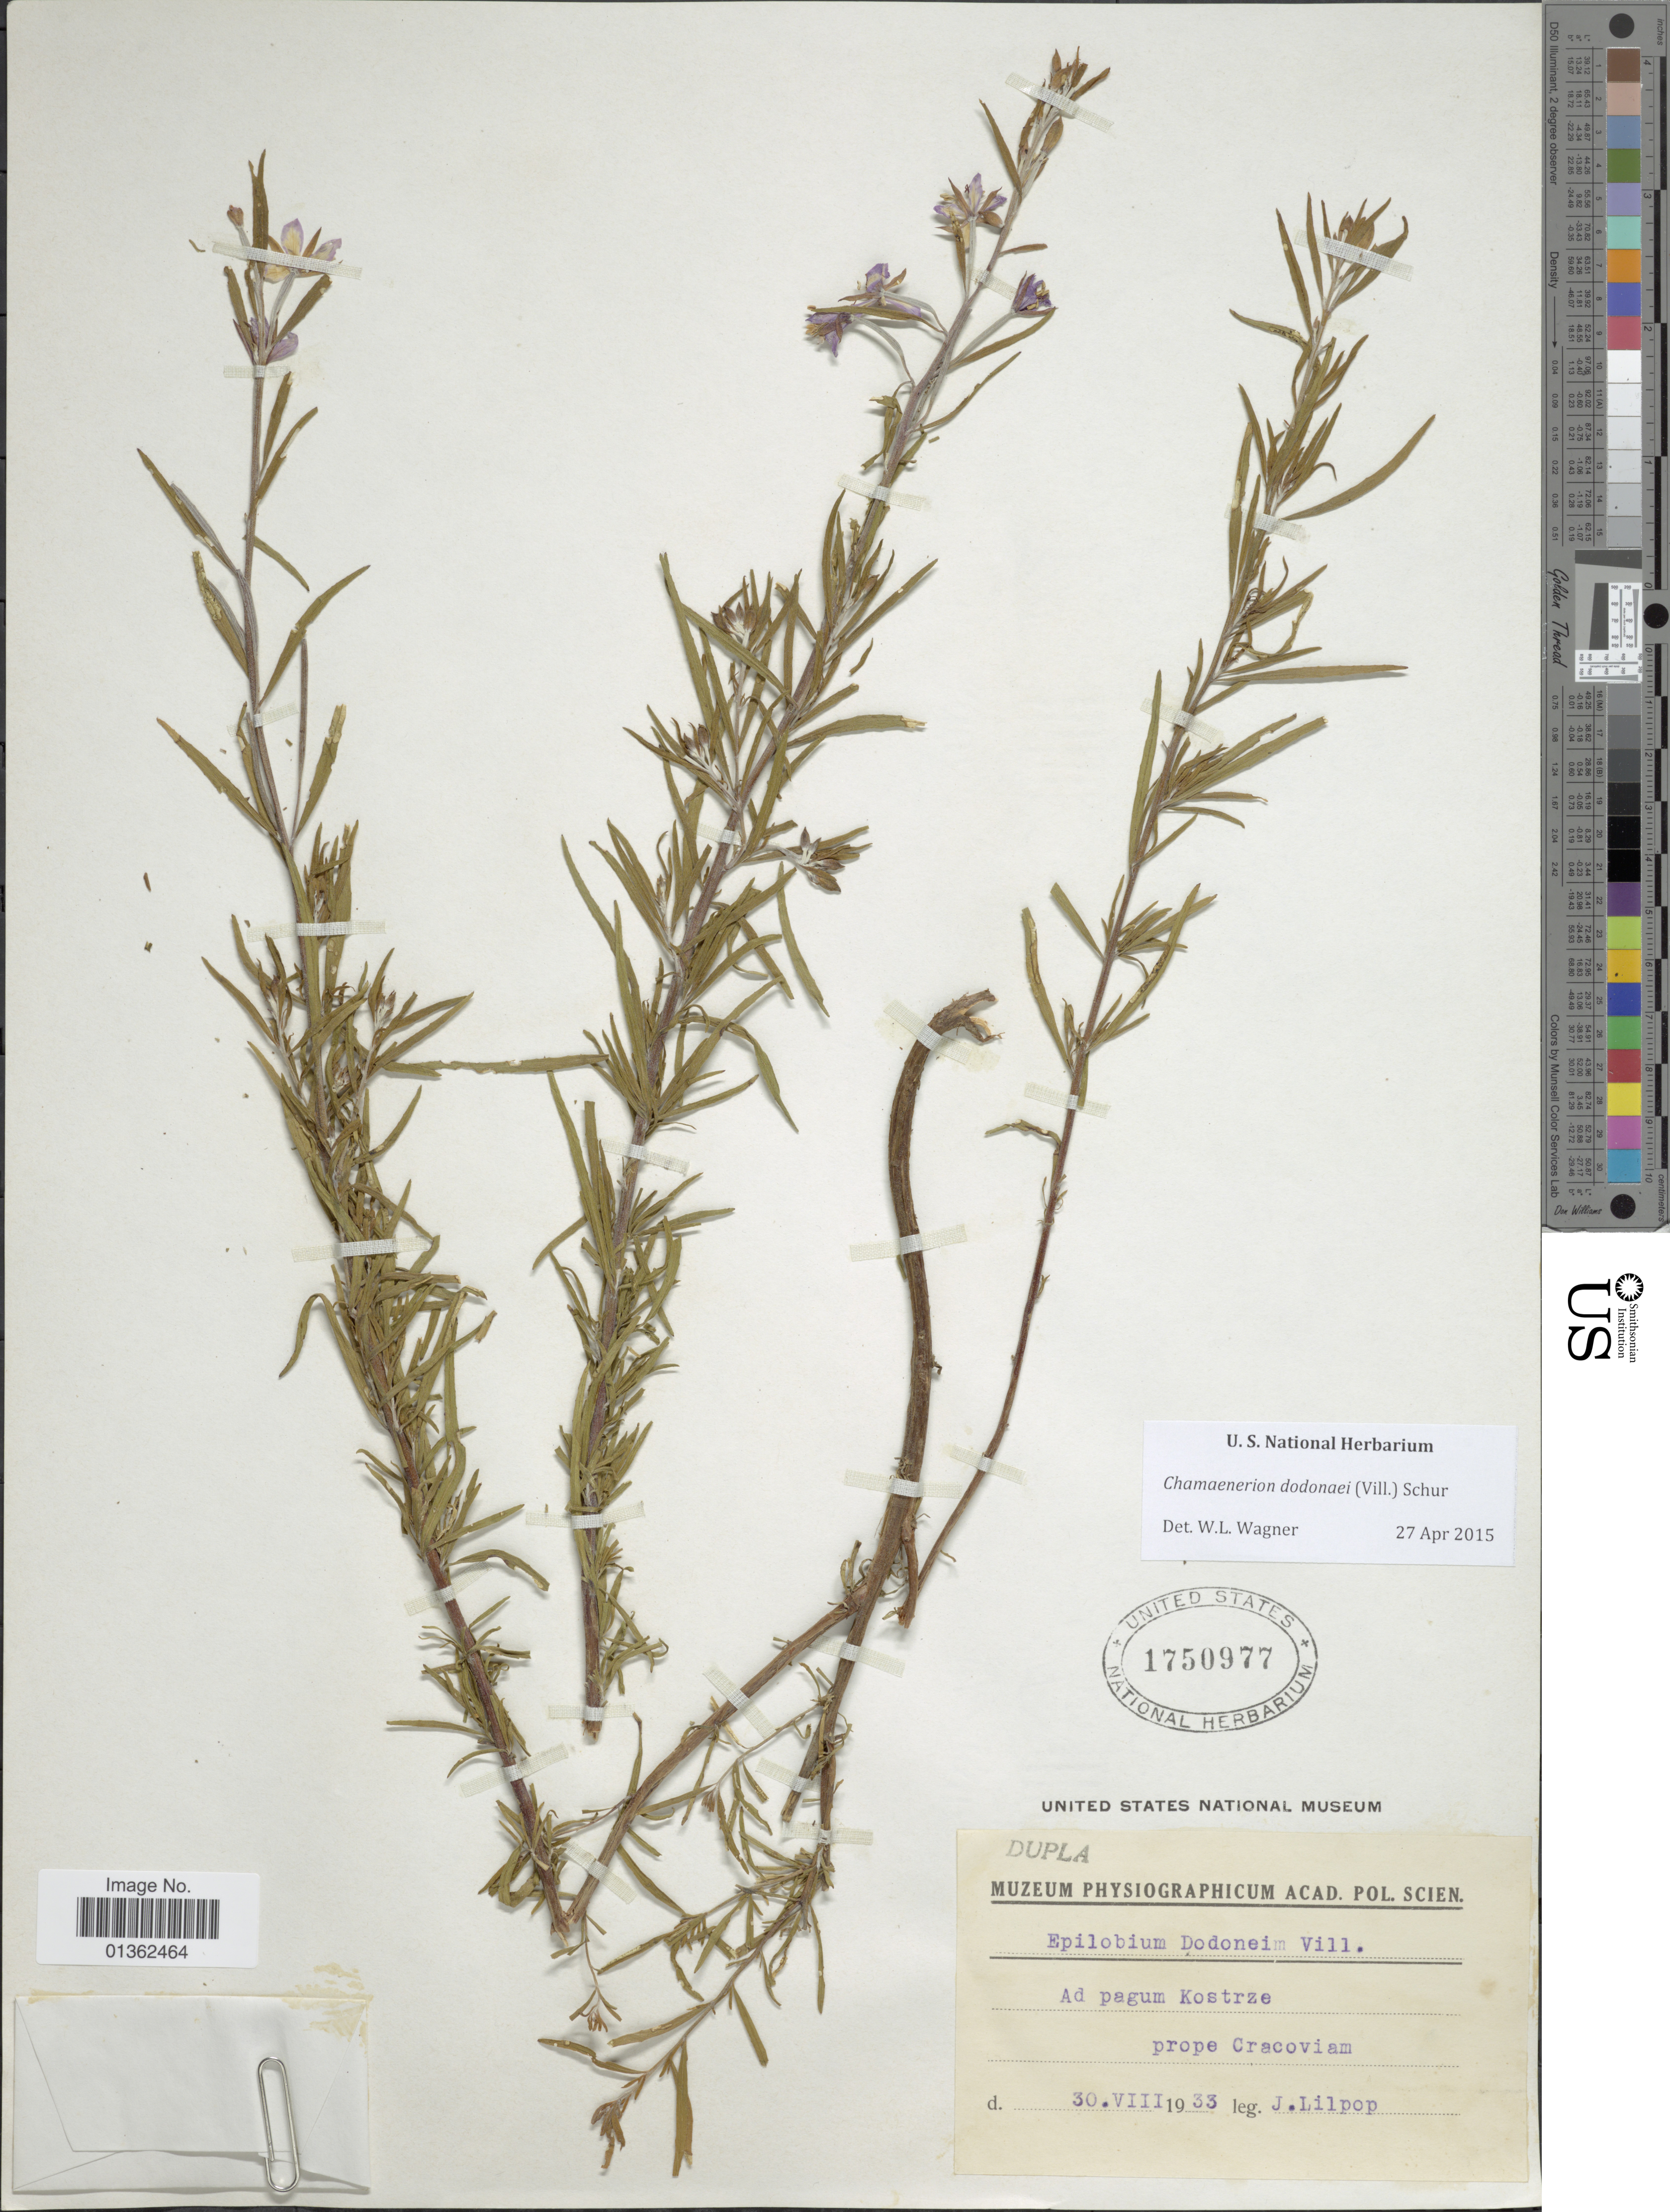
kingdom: Plantae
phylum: Tracheophyta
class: Magnoliopsida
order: Myrtales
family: Onagraceae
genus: Chamaenerion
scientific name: Chamaenerion dodonaei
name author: (Vill.) Schur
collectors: J. Lilpop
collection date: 1933-08-30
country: Poland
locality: Ad pagum Kostrze prope Cracoviam.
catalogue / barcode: US 1750977